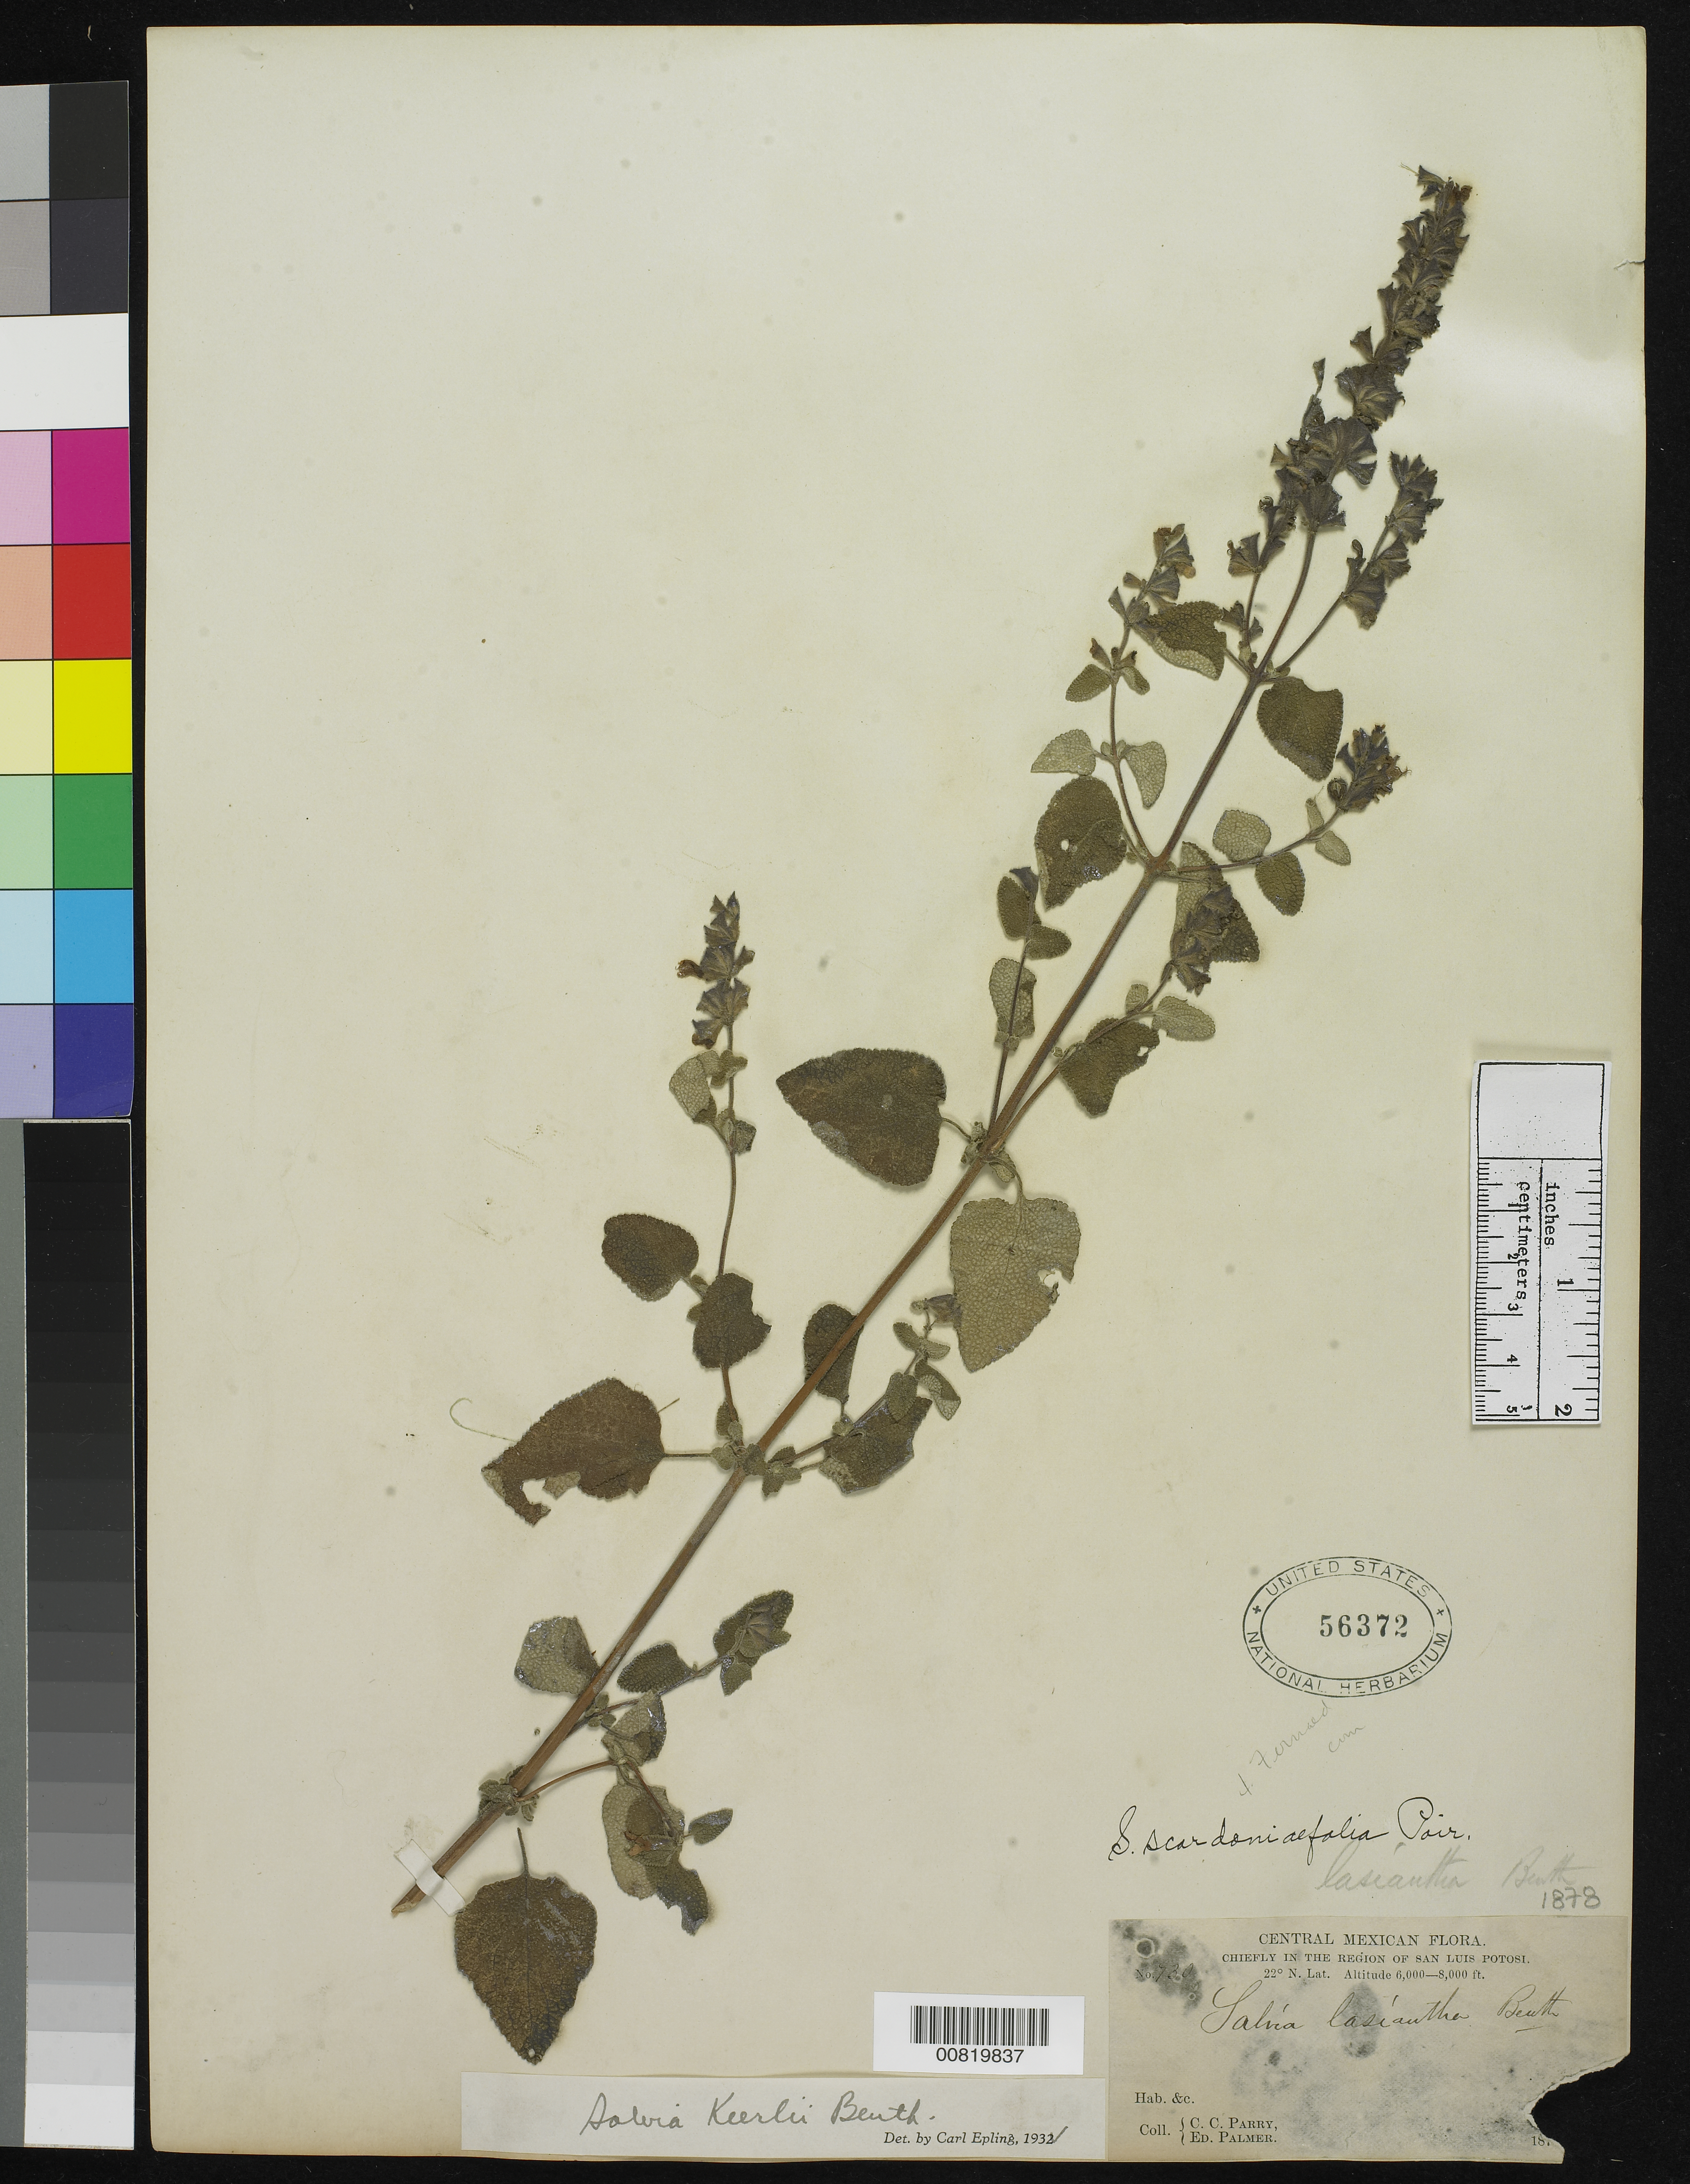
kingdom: Plantae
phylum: Tracheophyta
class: Magnoliopsida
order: Lamiales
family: Lamiaceae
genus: Salvia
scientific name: Salvia lasiantha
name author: Benth.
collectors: C. C. Parry & E. Palmer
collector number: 730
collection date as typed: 1878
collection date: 1878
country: Mexico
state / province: San Luis Potosí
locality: Chiefly in the region of San Luis Potosí.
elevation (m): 1829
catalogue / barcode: US 56372